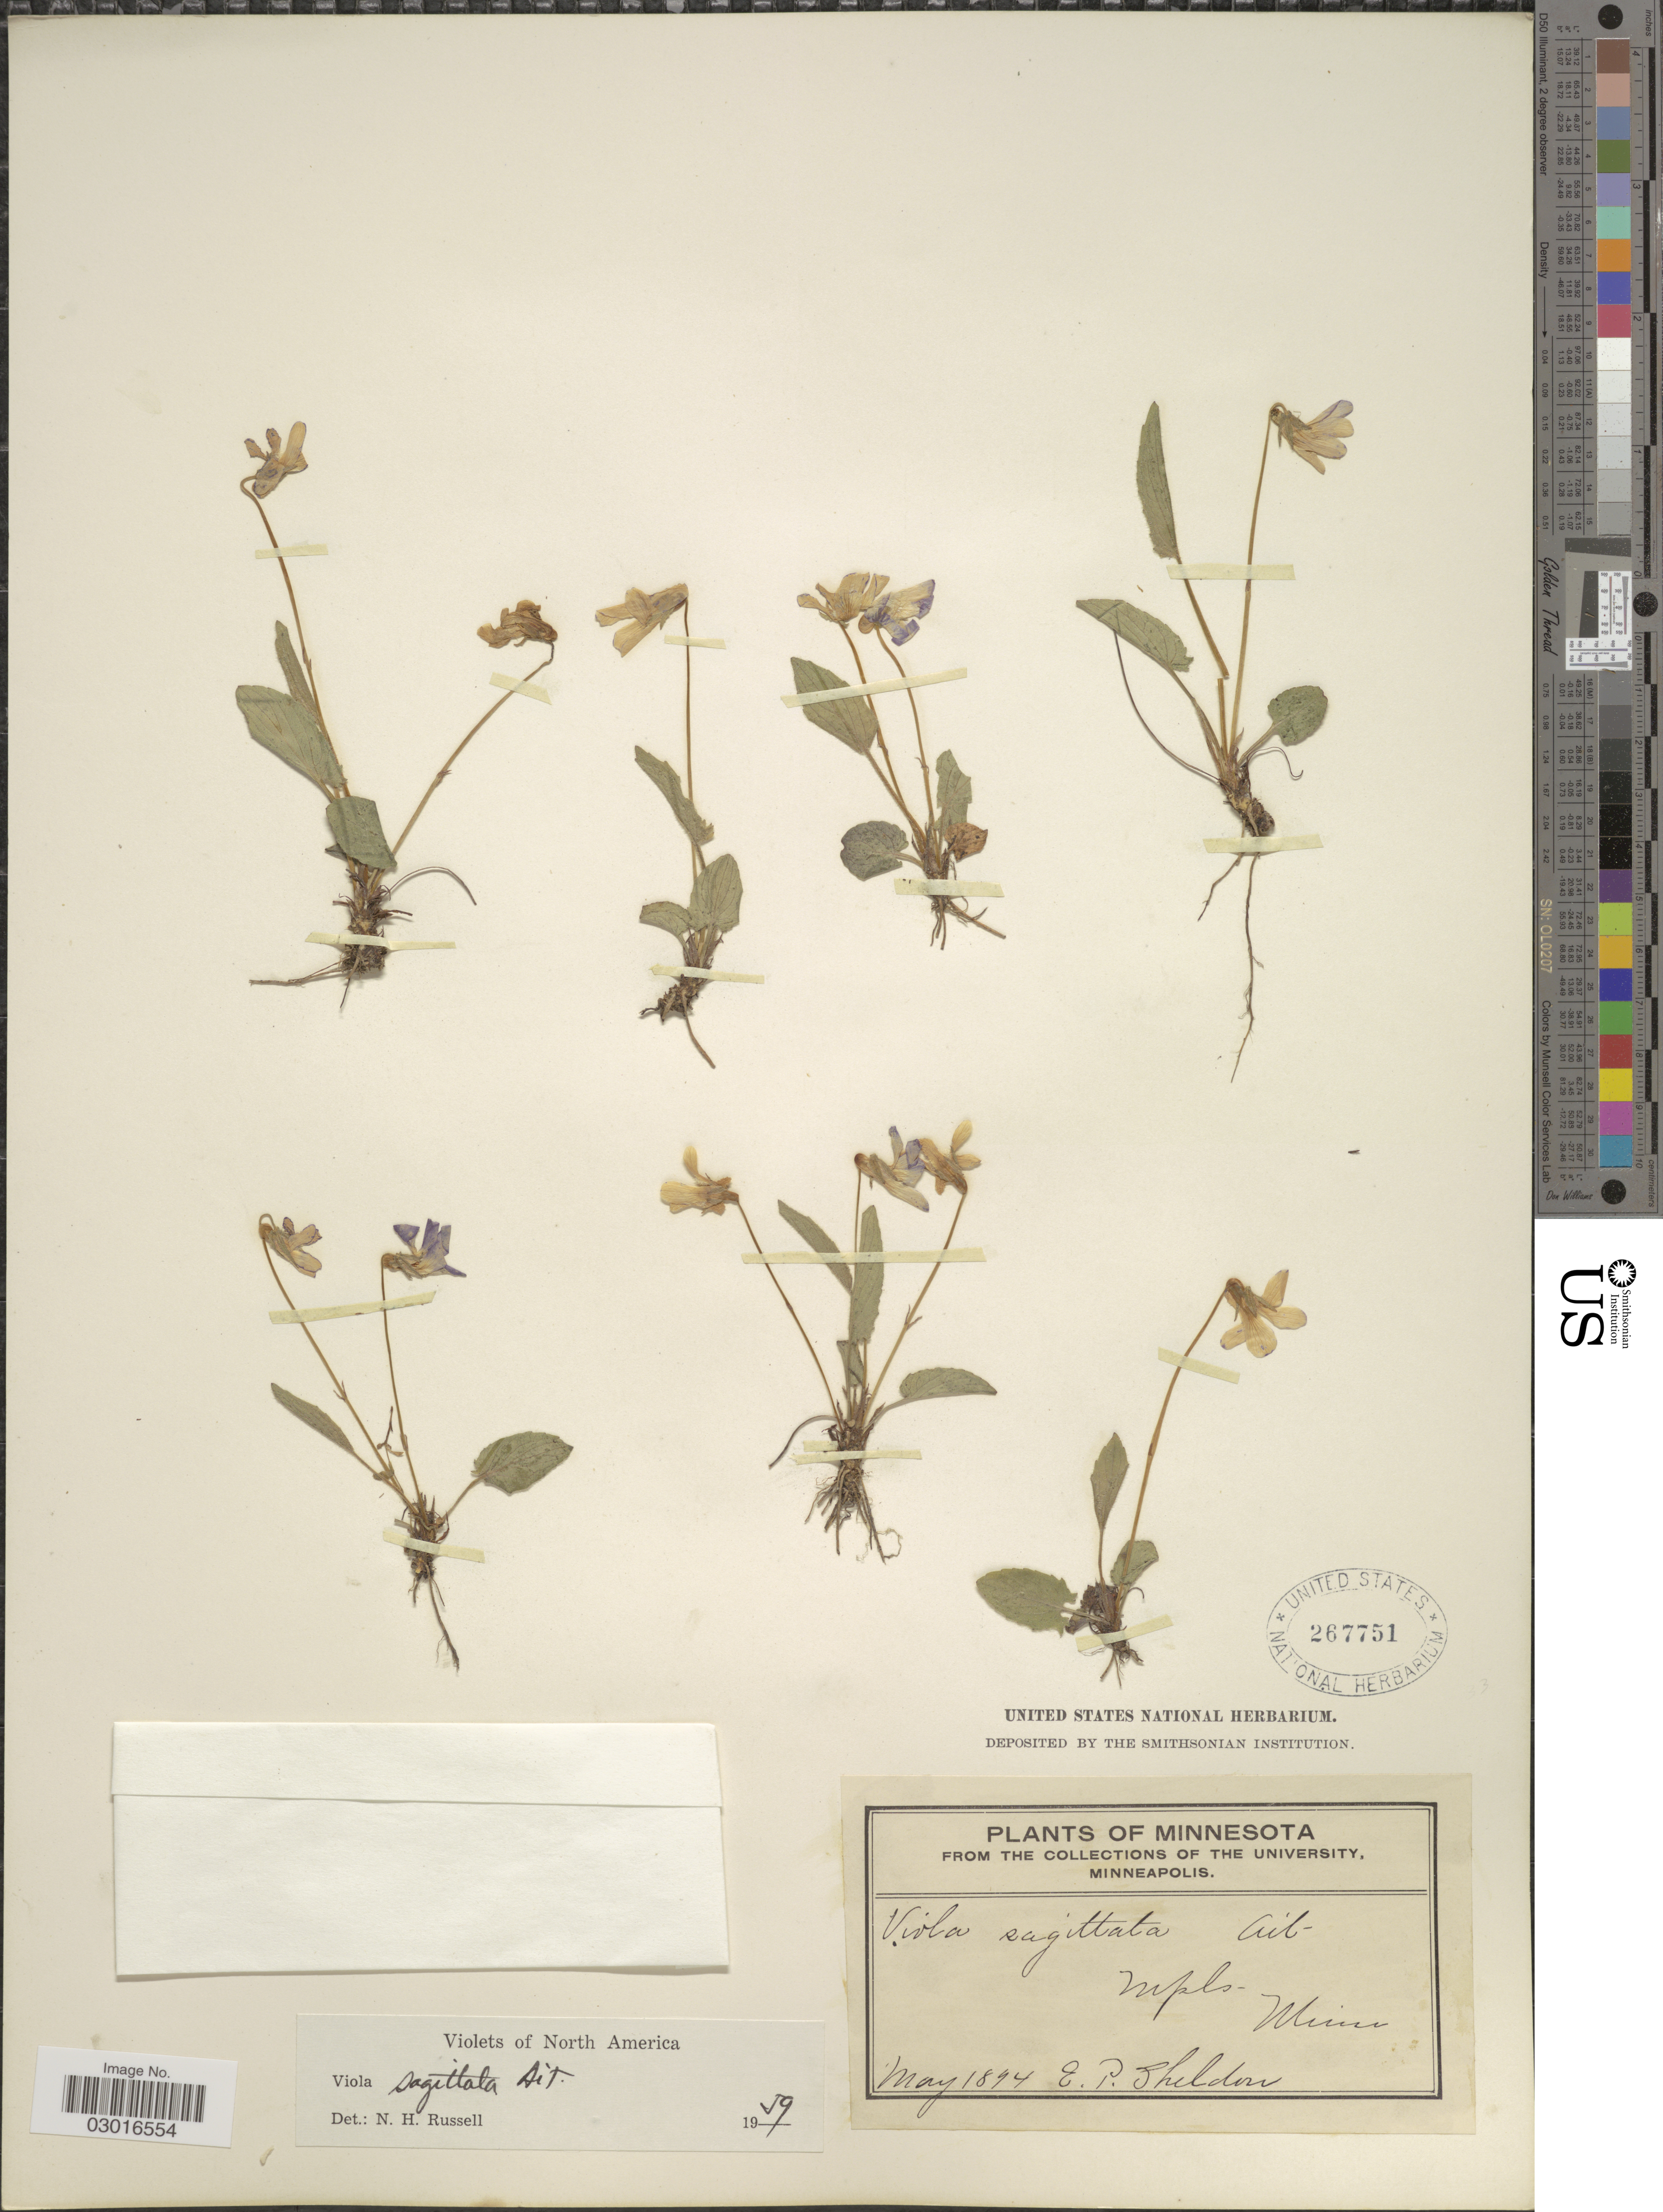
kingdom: Plantae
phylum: Tracheophyta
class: Magnoliopsida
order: Malpighiales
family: Violaceae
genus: Viola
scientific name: Viola sagittata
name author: Aiton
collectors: E. P. Sheldon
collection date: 1894-05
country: United States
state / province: Minnesota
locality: Mpls. [Minneapolis]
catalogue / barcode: US 267751